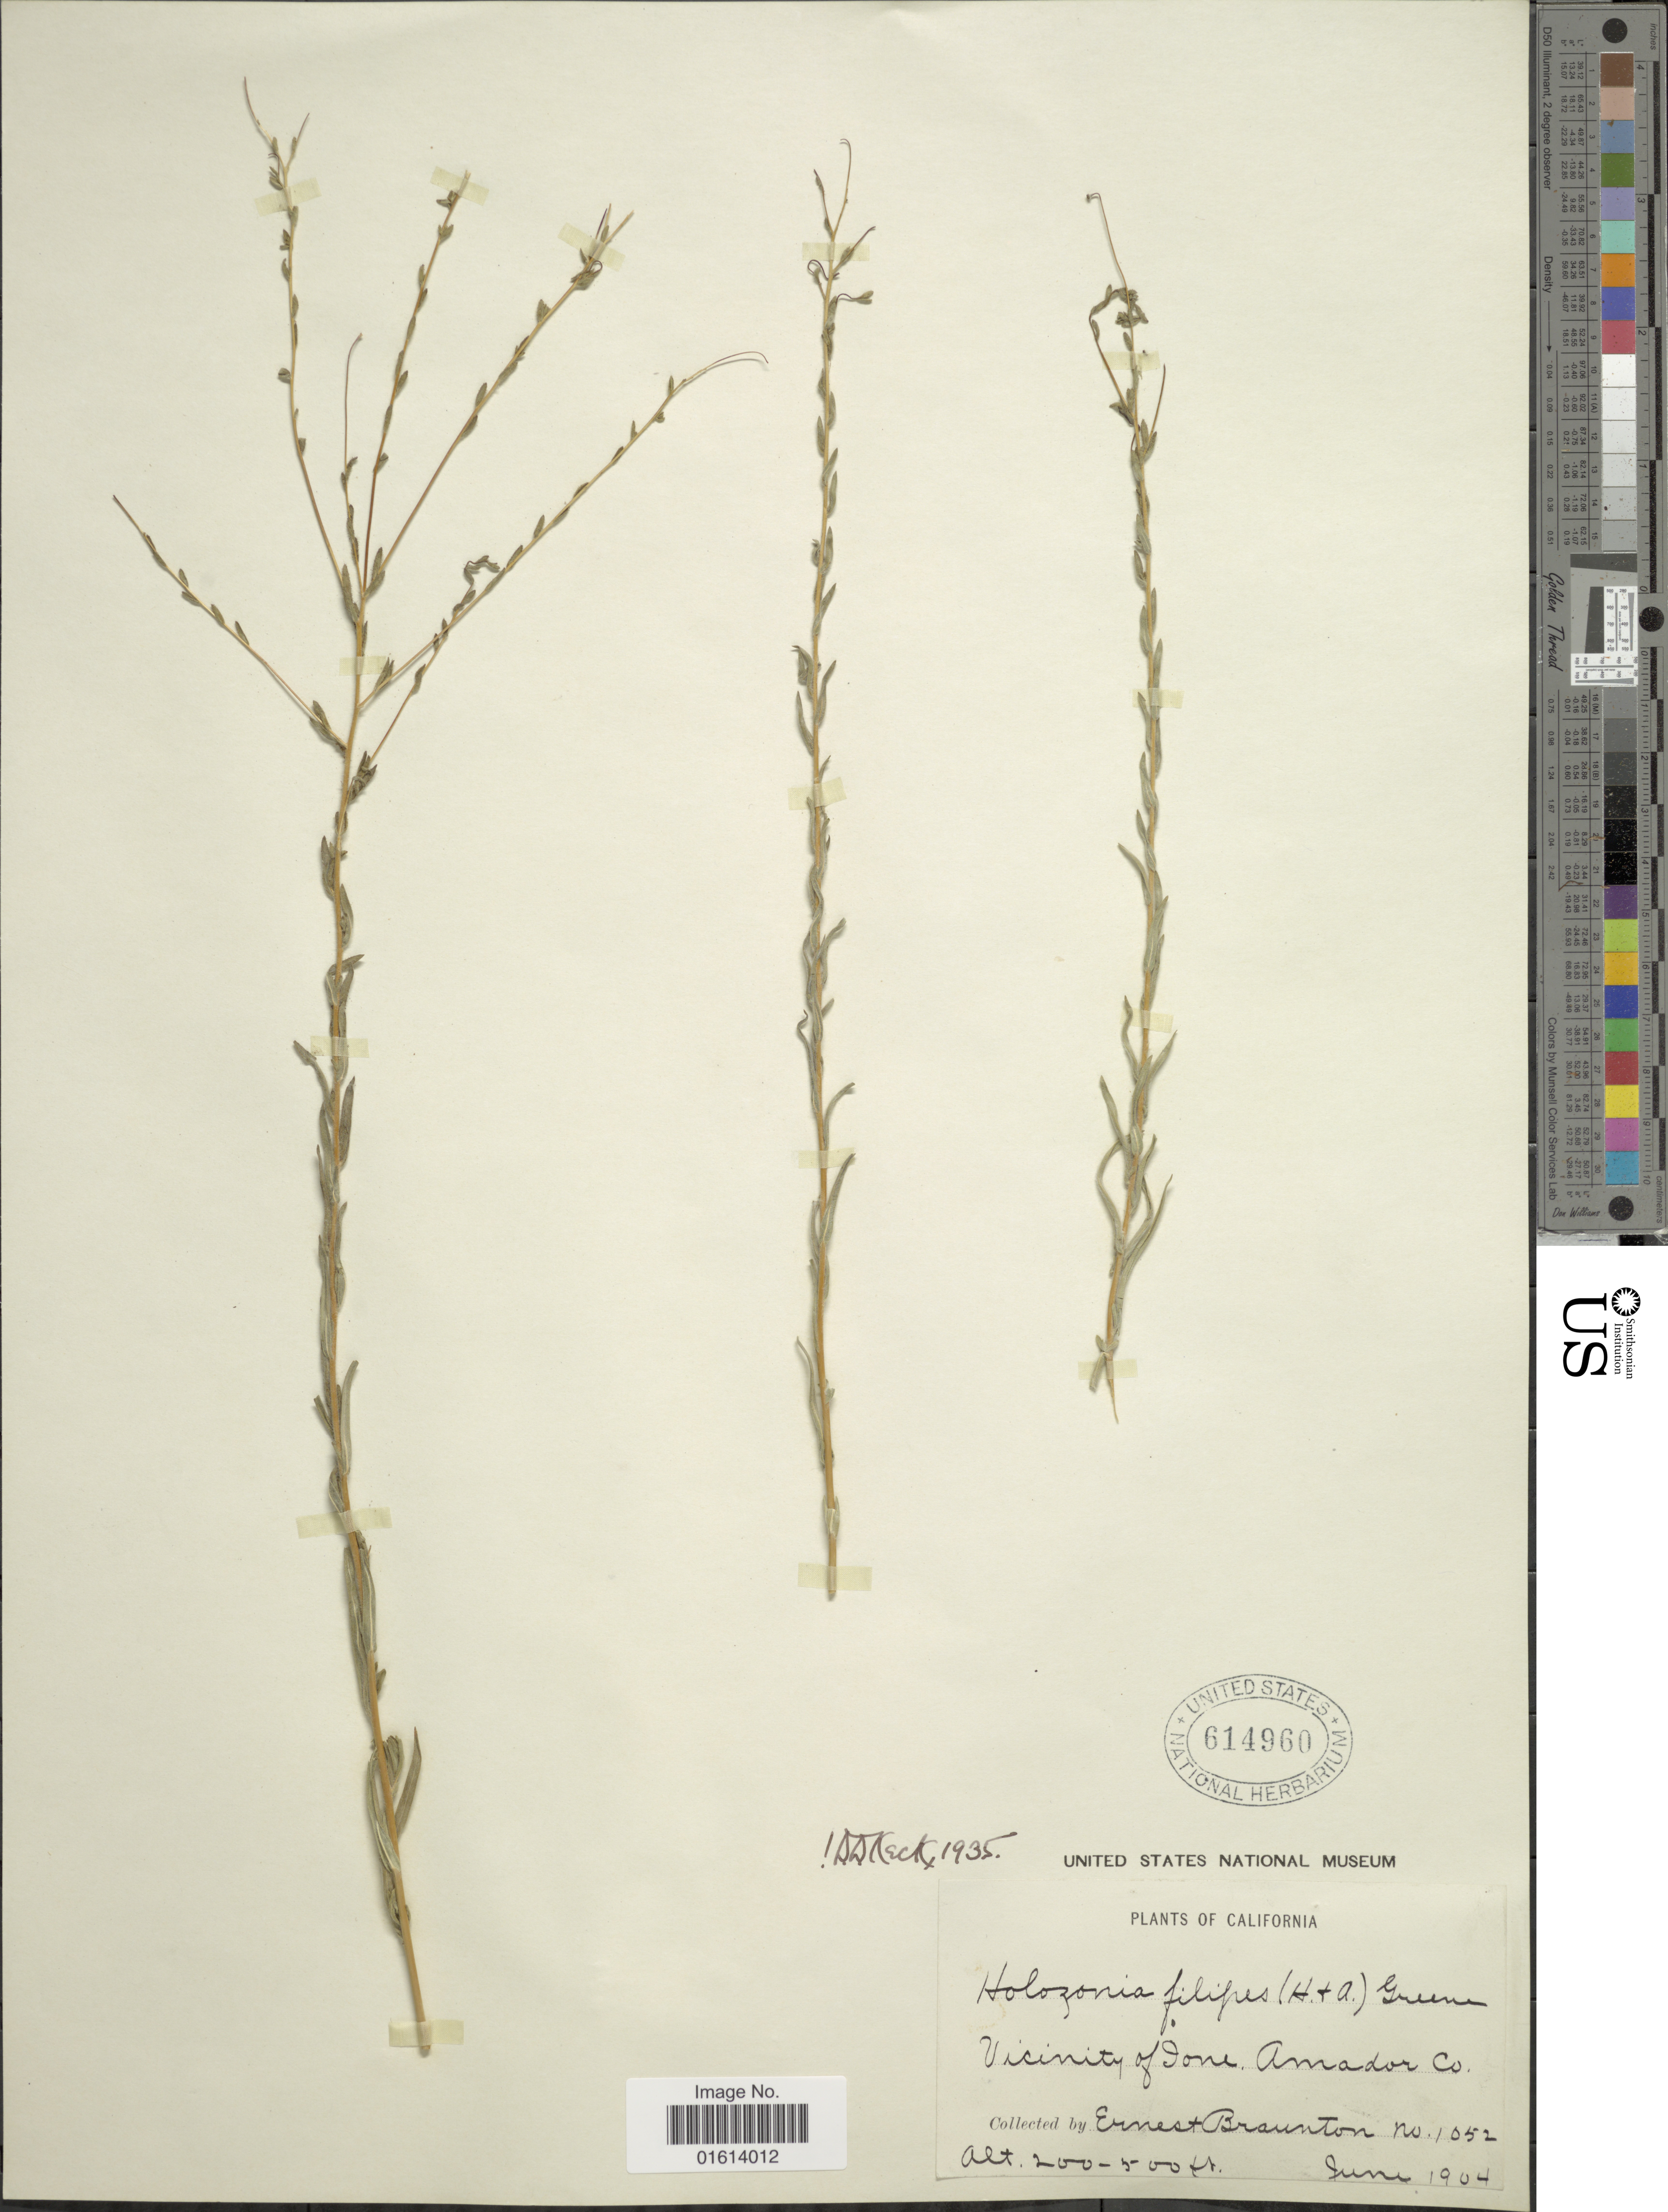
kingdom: Plantae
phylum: Tracheophyta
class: Magnoliopsida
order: Asterales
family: Asteraceae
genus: Holozonia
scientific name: Holozonia filipes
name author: (Hook. & Arn.) Greene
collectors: E. Braunton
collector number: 1052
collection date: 1904-06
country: United States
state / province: California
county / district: Amador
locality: Vicinity of Ione, Amador Co.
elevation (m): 61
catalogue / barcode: US 614960